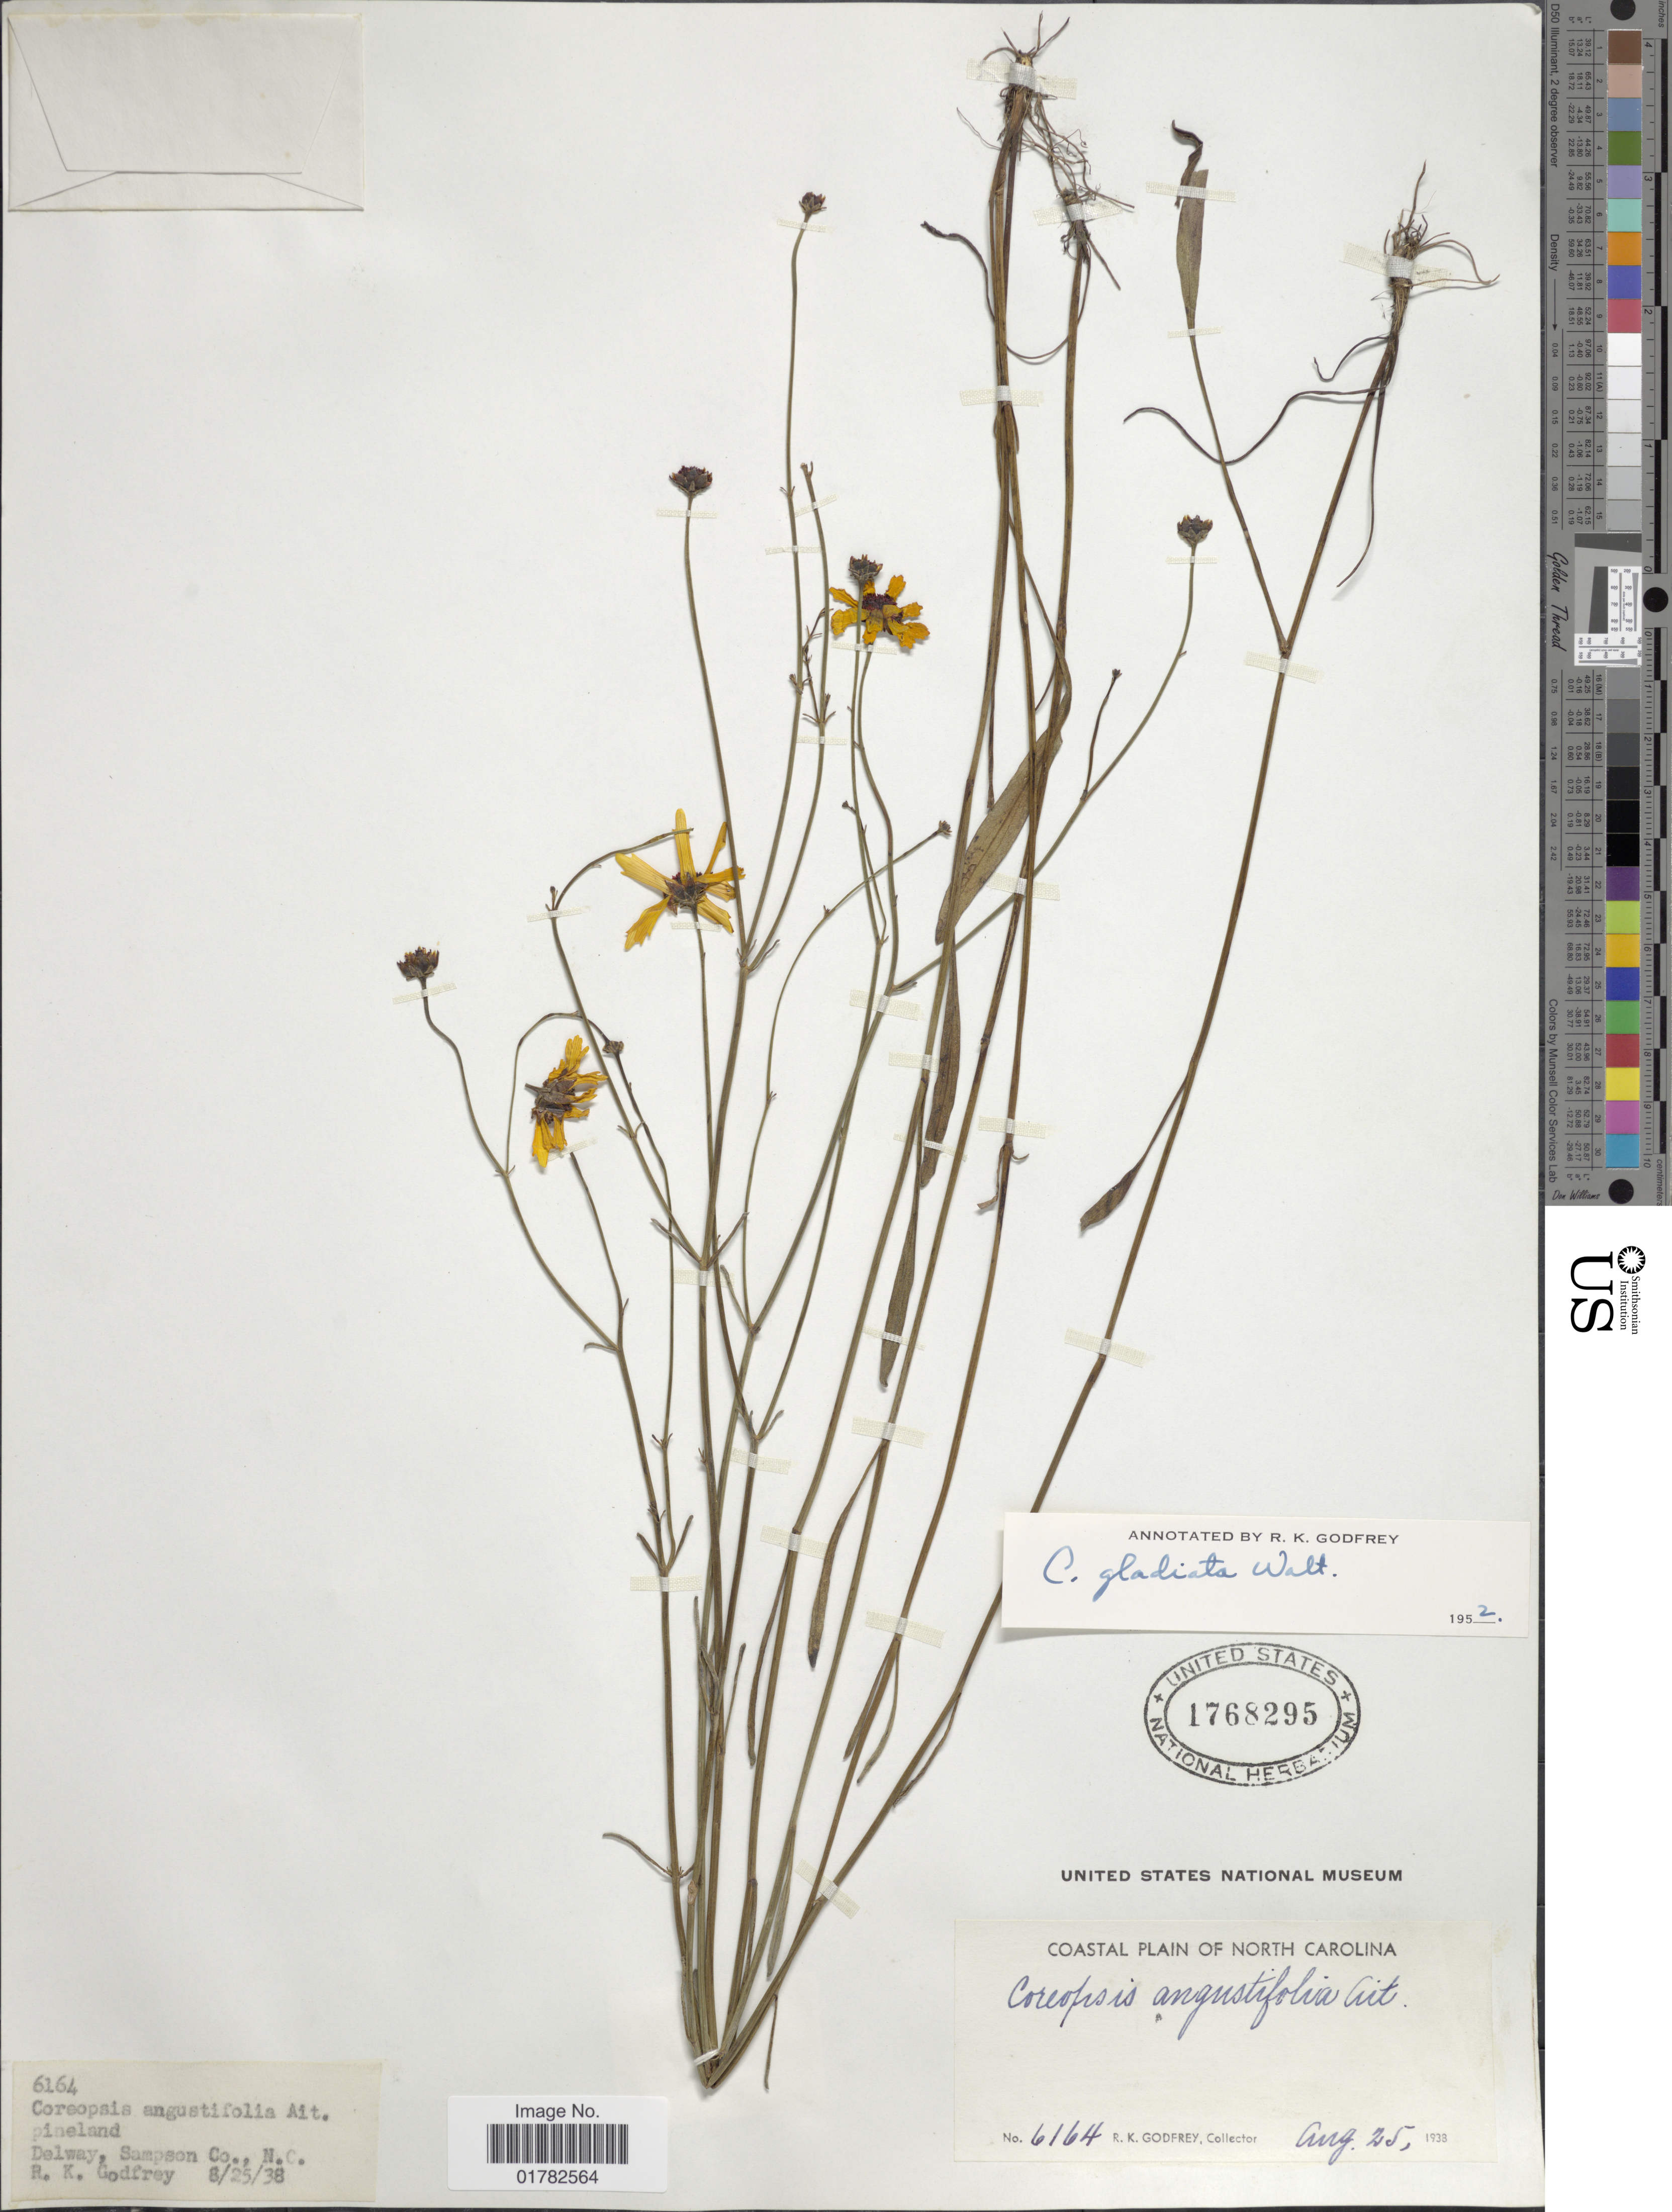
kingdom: Plantae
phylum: Tracheophyta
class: Magnoliopsida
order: Asterales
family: Asteraceae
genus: Coreopsis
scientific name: Coreopsis gladiata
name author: Walter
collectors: R. K. Godfrey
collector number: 6164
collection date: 1938-08-25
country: United States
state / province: North Carolina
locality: Pineland, Delway, Sampson Co.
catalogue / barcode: US 1768295